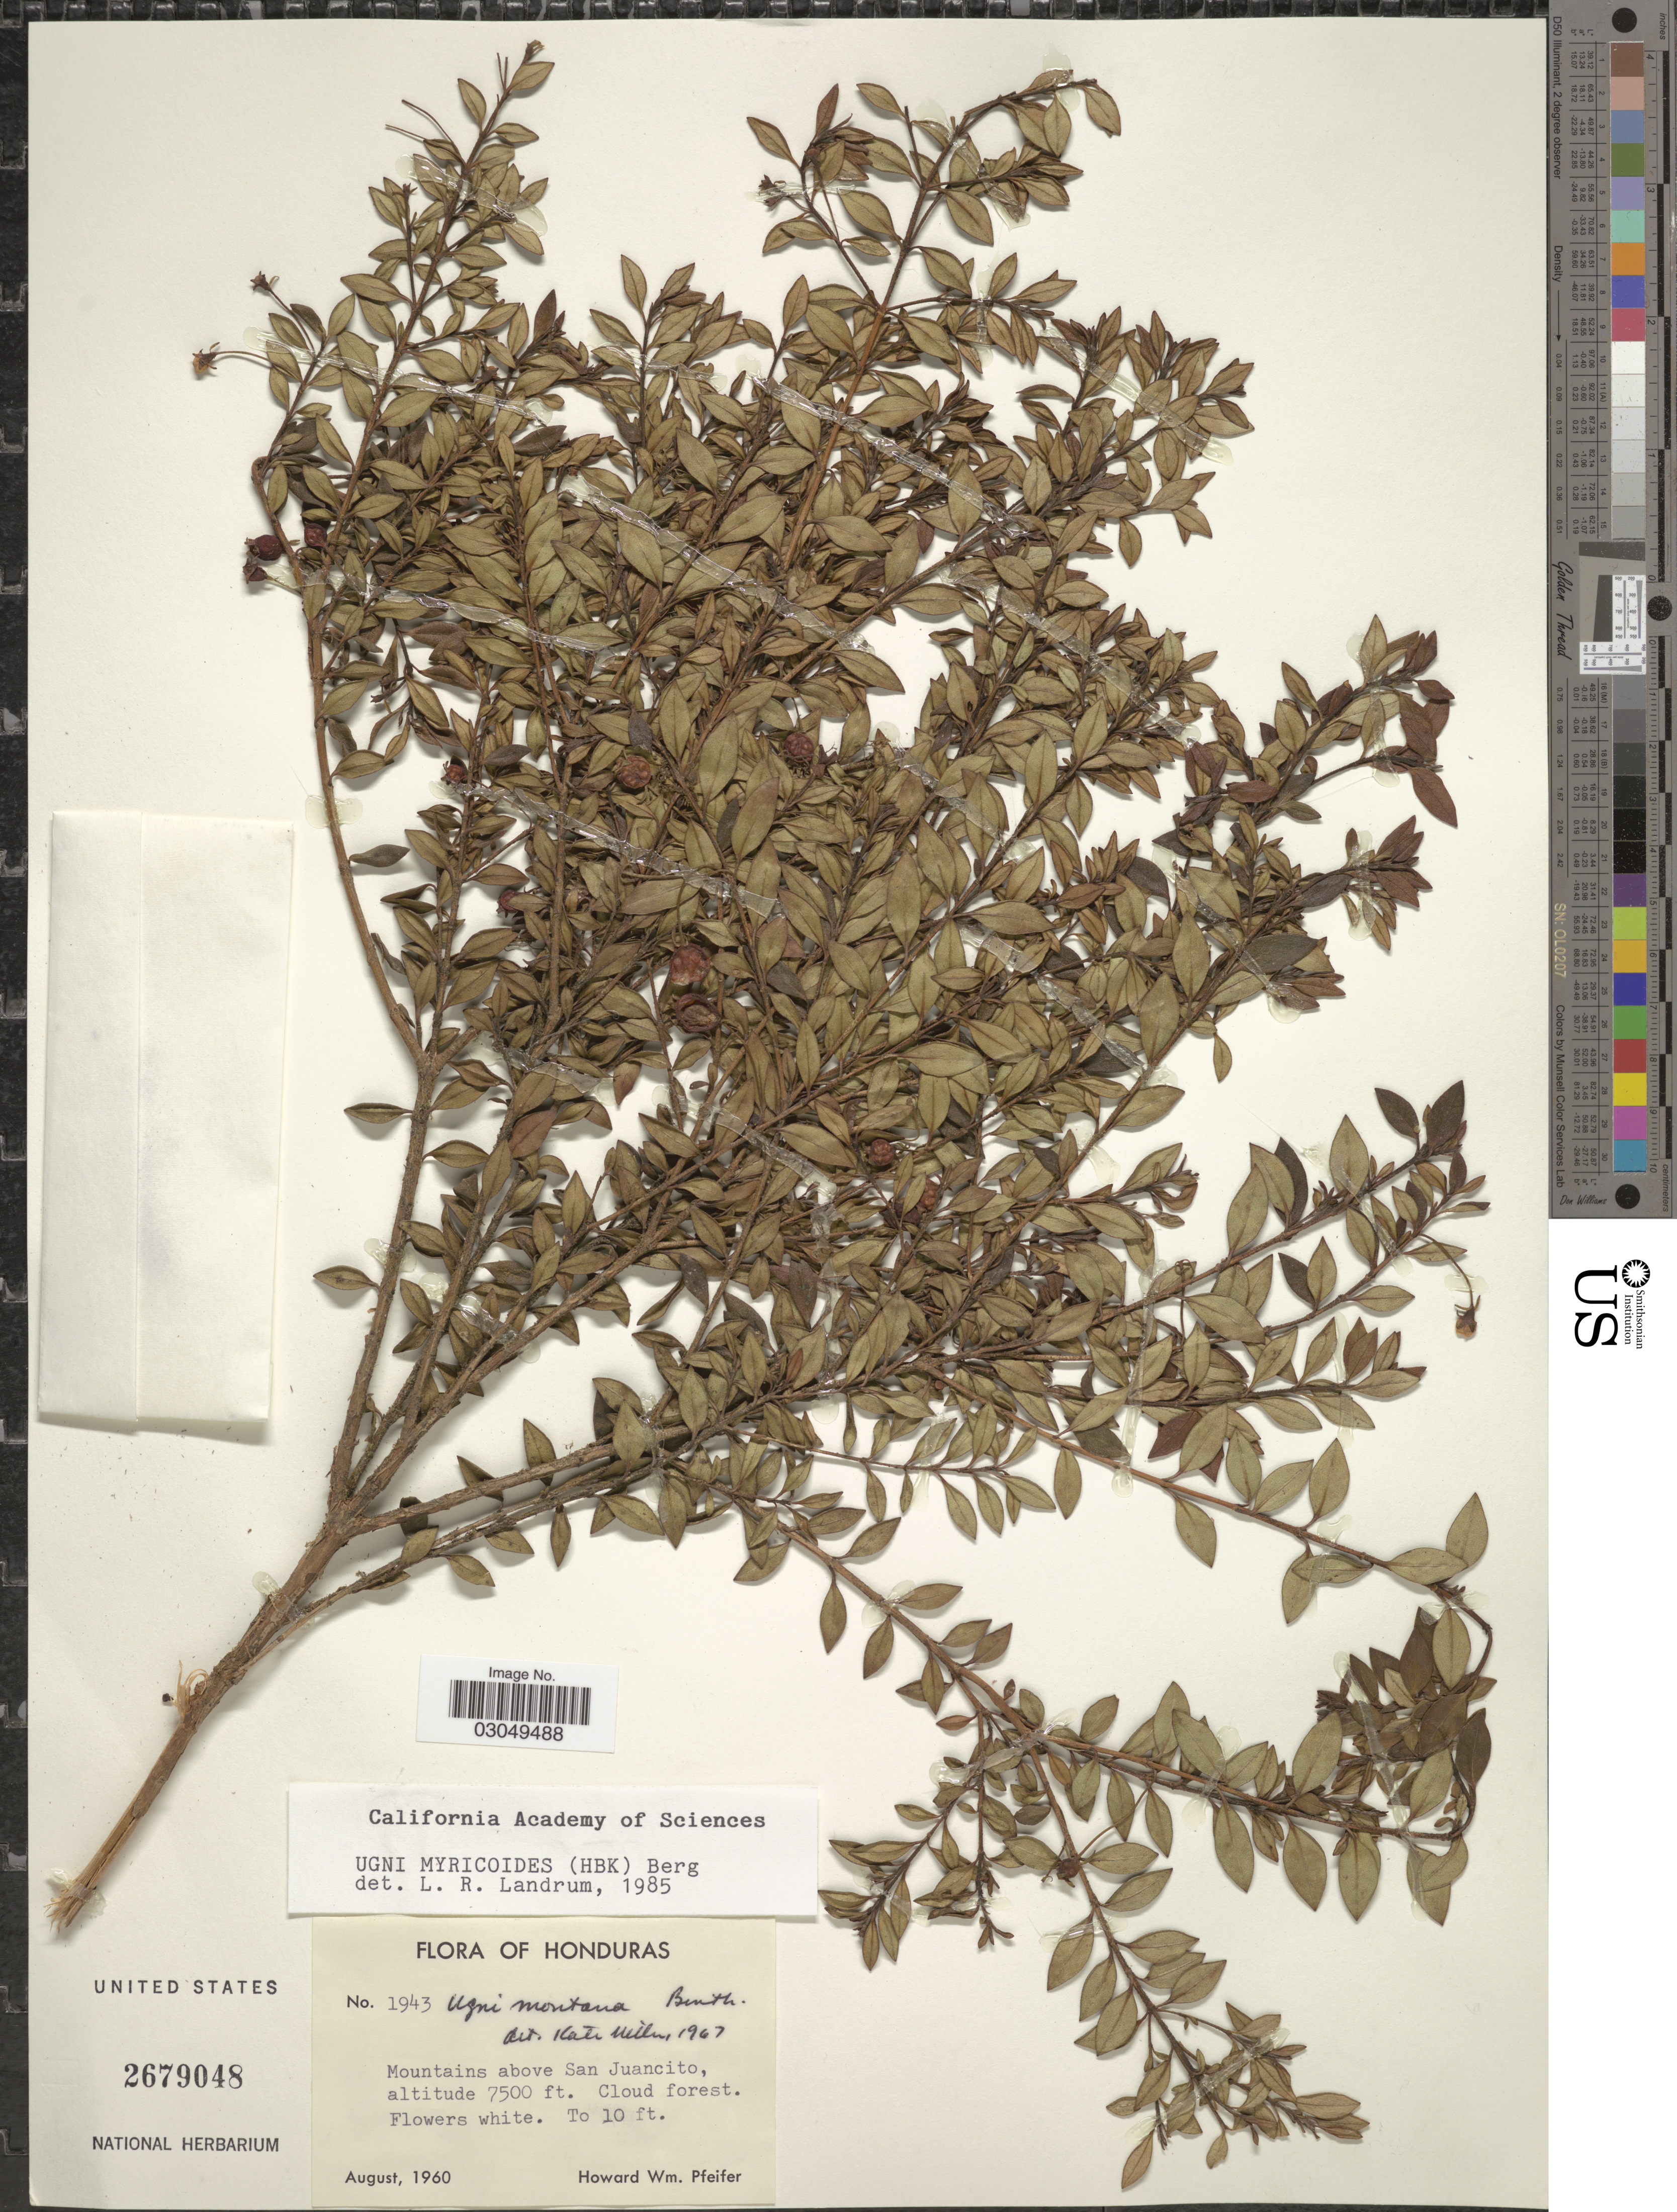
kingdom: Plantae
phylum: Tracheophyta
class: Magnoliopsida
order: Myrtales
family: Myrtaceae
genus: Ugni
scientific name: Ugni myricoides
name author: (Kunth) O. Berg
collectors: H. W. Pfeifer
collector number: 1943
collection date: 1960-08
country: Honduras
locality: Mountains above San Juancito.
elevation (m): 2286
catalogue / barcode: US 2679048